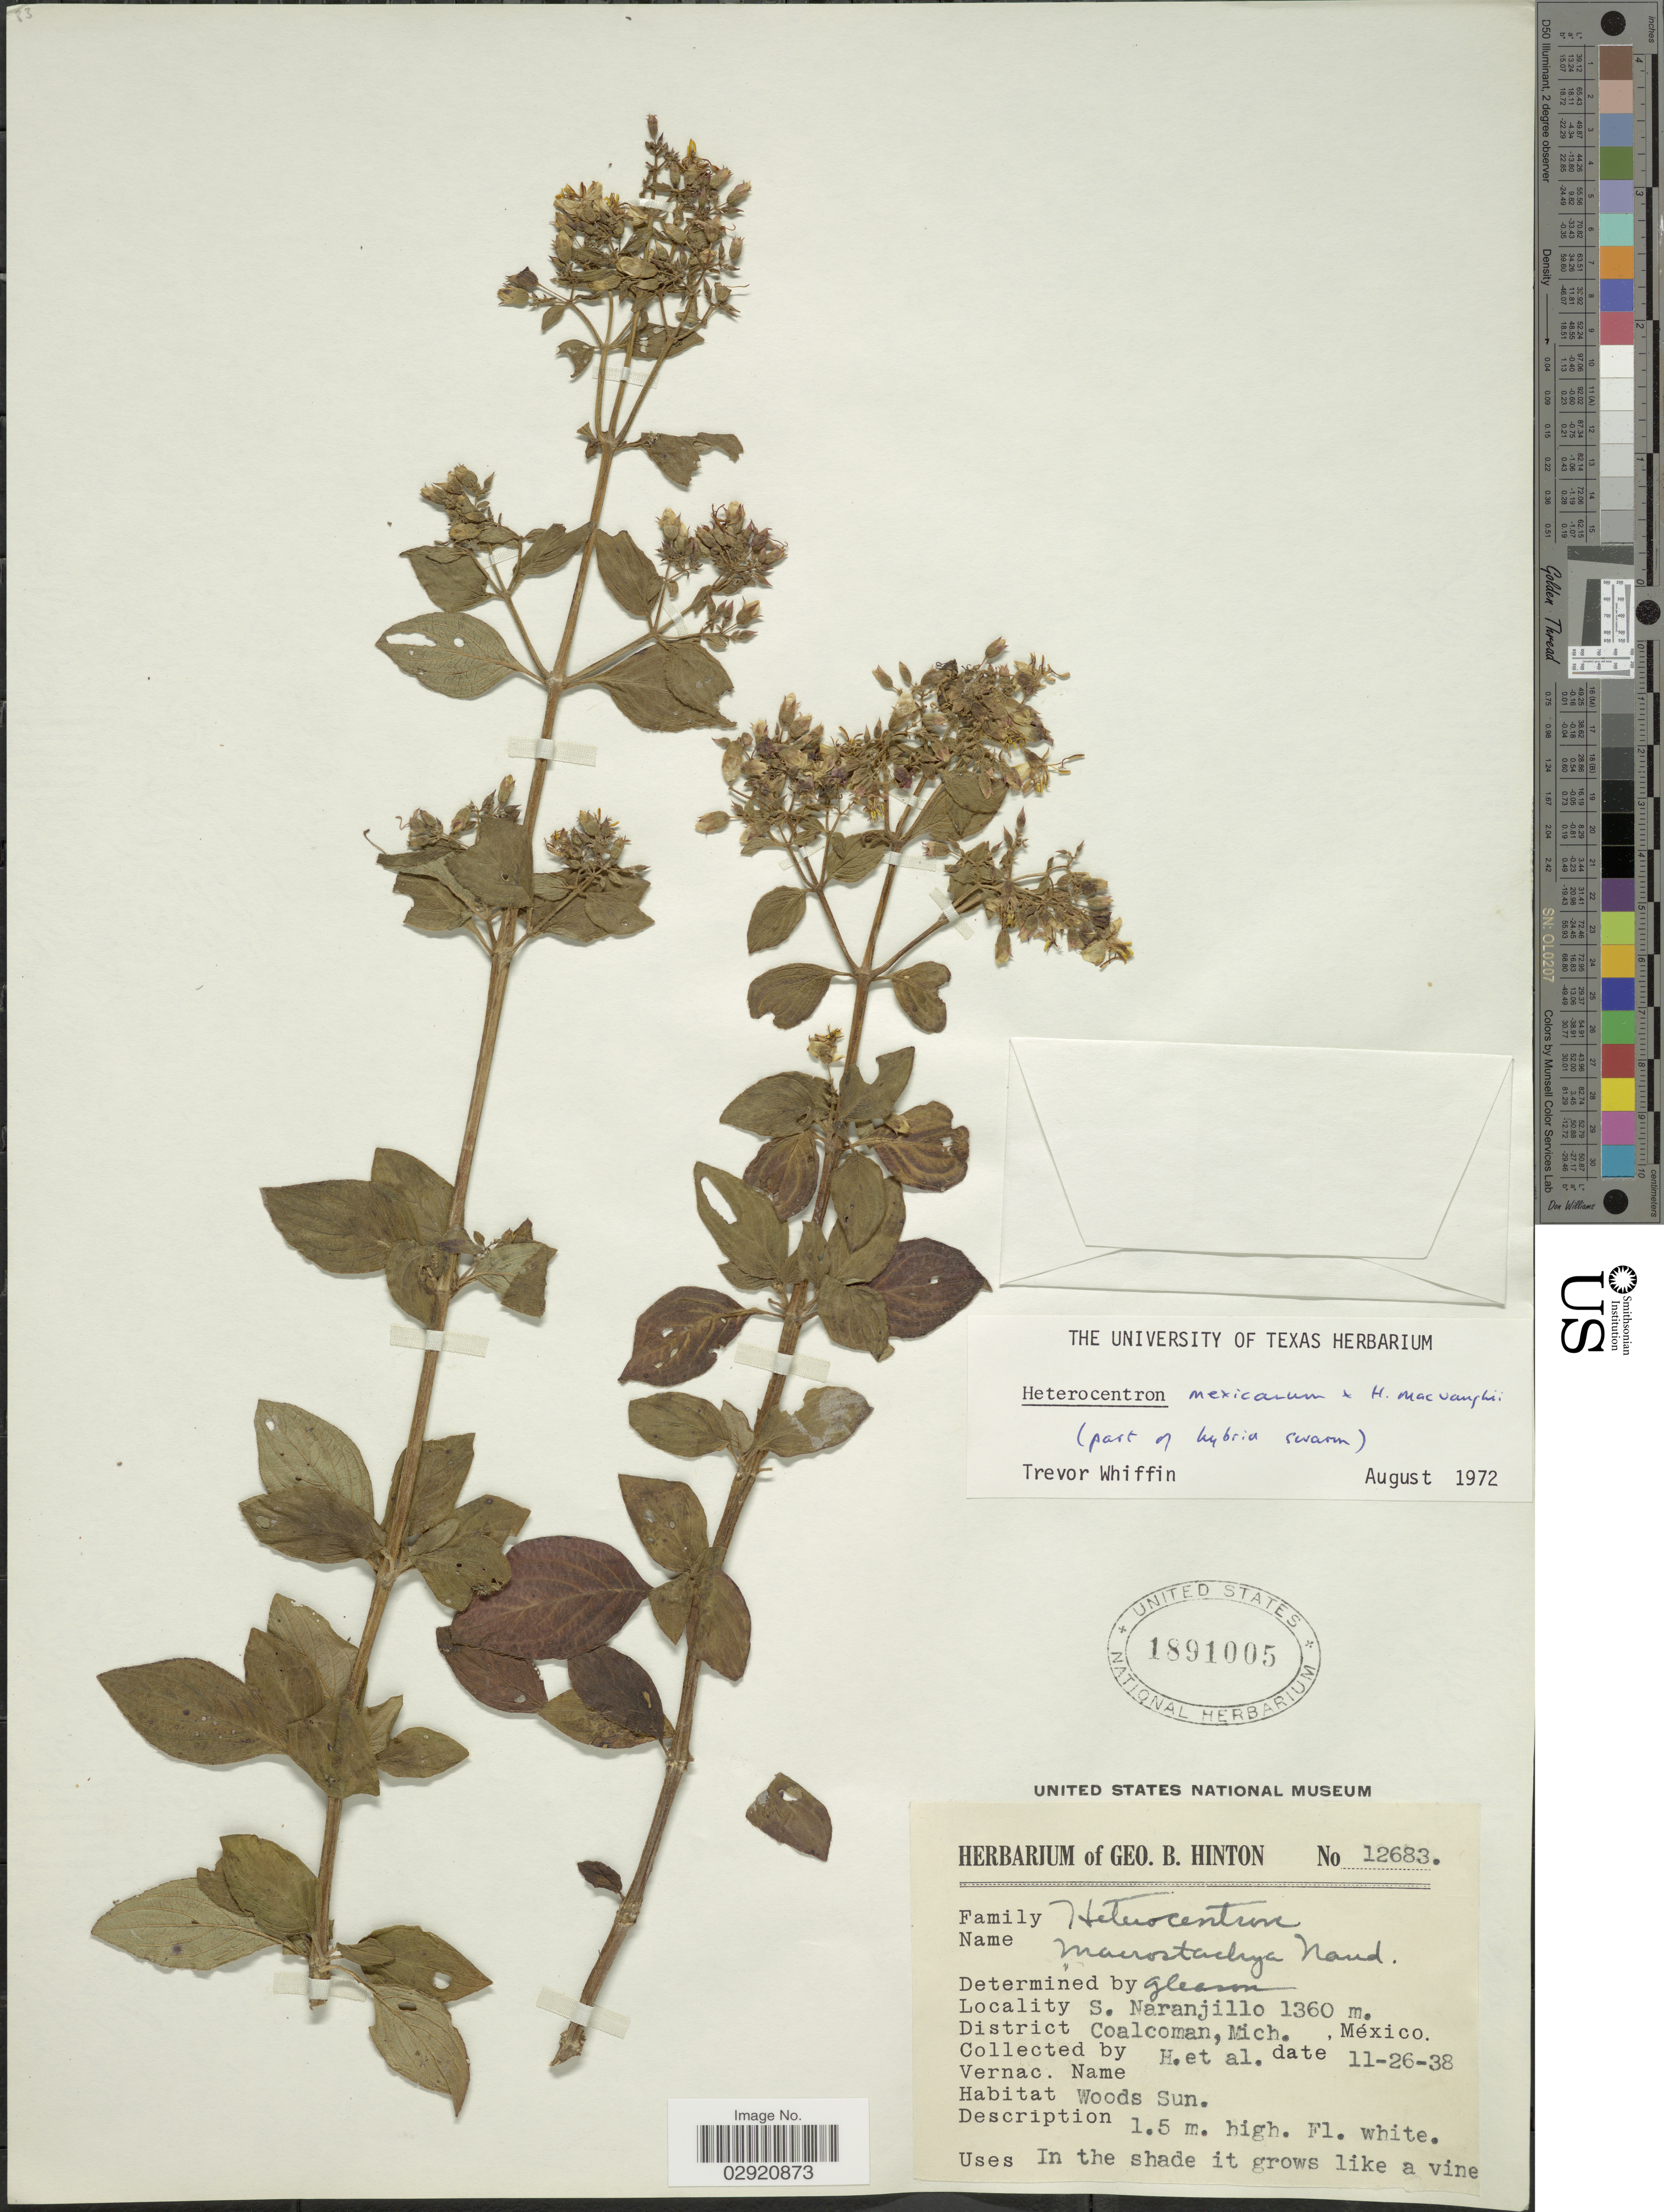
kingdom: Plantae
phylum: Tracheophyta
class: Magnoliopsida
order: Myrtales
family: Melastomataceae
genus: Heterocentron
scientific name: Heterocentron mexicanum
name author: Hook. & Arn.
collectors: G. B. Hinton & et al.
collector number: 12683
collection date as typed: Transcribed d/m/y: 26/11/38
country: Mexico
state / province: Michoacán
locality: S. Naranjillo. District Coalcoman, Mich.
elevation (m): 1360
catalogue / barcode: US 1891005